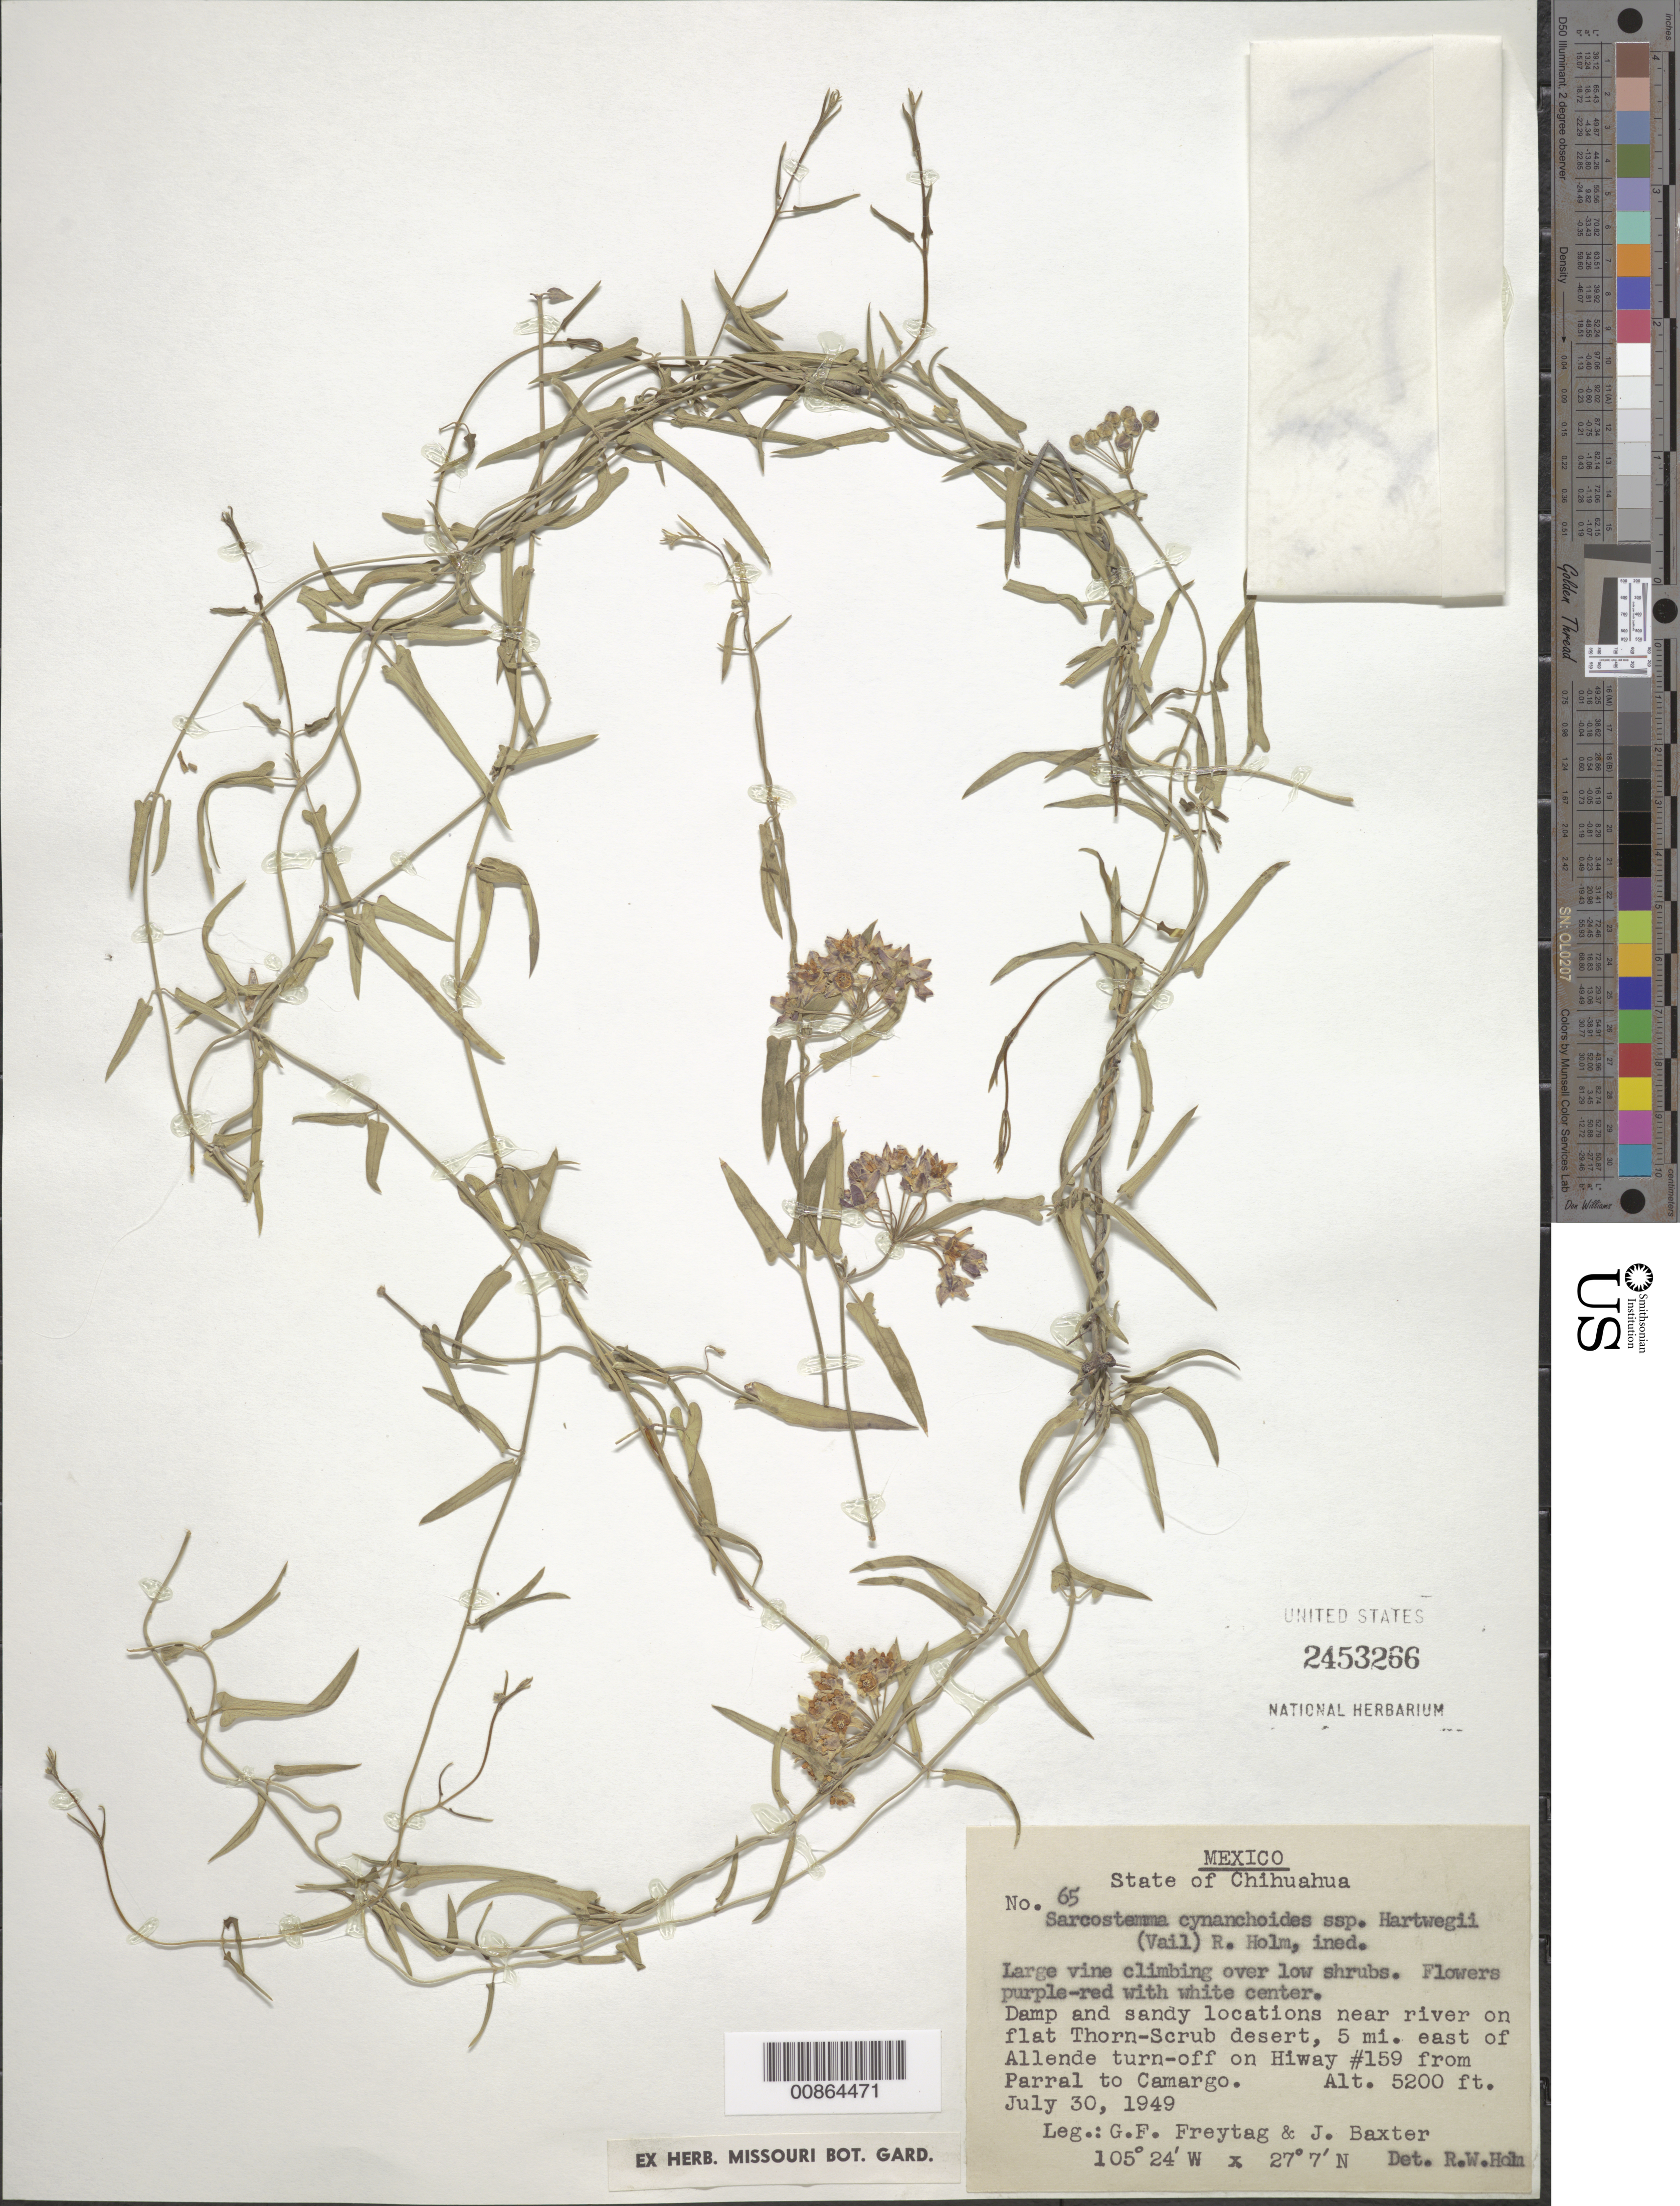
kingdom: Plantae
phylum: Tracheophyta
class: Magnoliopsida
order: Gentianales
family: Apocynaceae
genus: Sarcostemma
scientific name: Sarcostemma cynanchoides subsp. hartwegii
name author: (Vail) R.W. Holm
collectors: G. F. Freytag & J. Baxter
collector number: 65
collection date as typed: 30 Jul 1949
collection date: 1949-07-30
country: Mexico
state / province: Chihuahua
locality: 5 mi. east of Allende turn-off on Highway # 159 from Parral to Camargo.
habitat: Damp and sandy locations near river on flat Thorn-Scrub desert.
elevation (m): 1585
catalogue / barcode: US 2453266